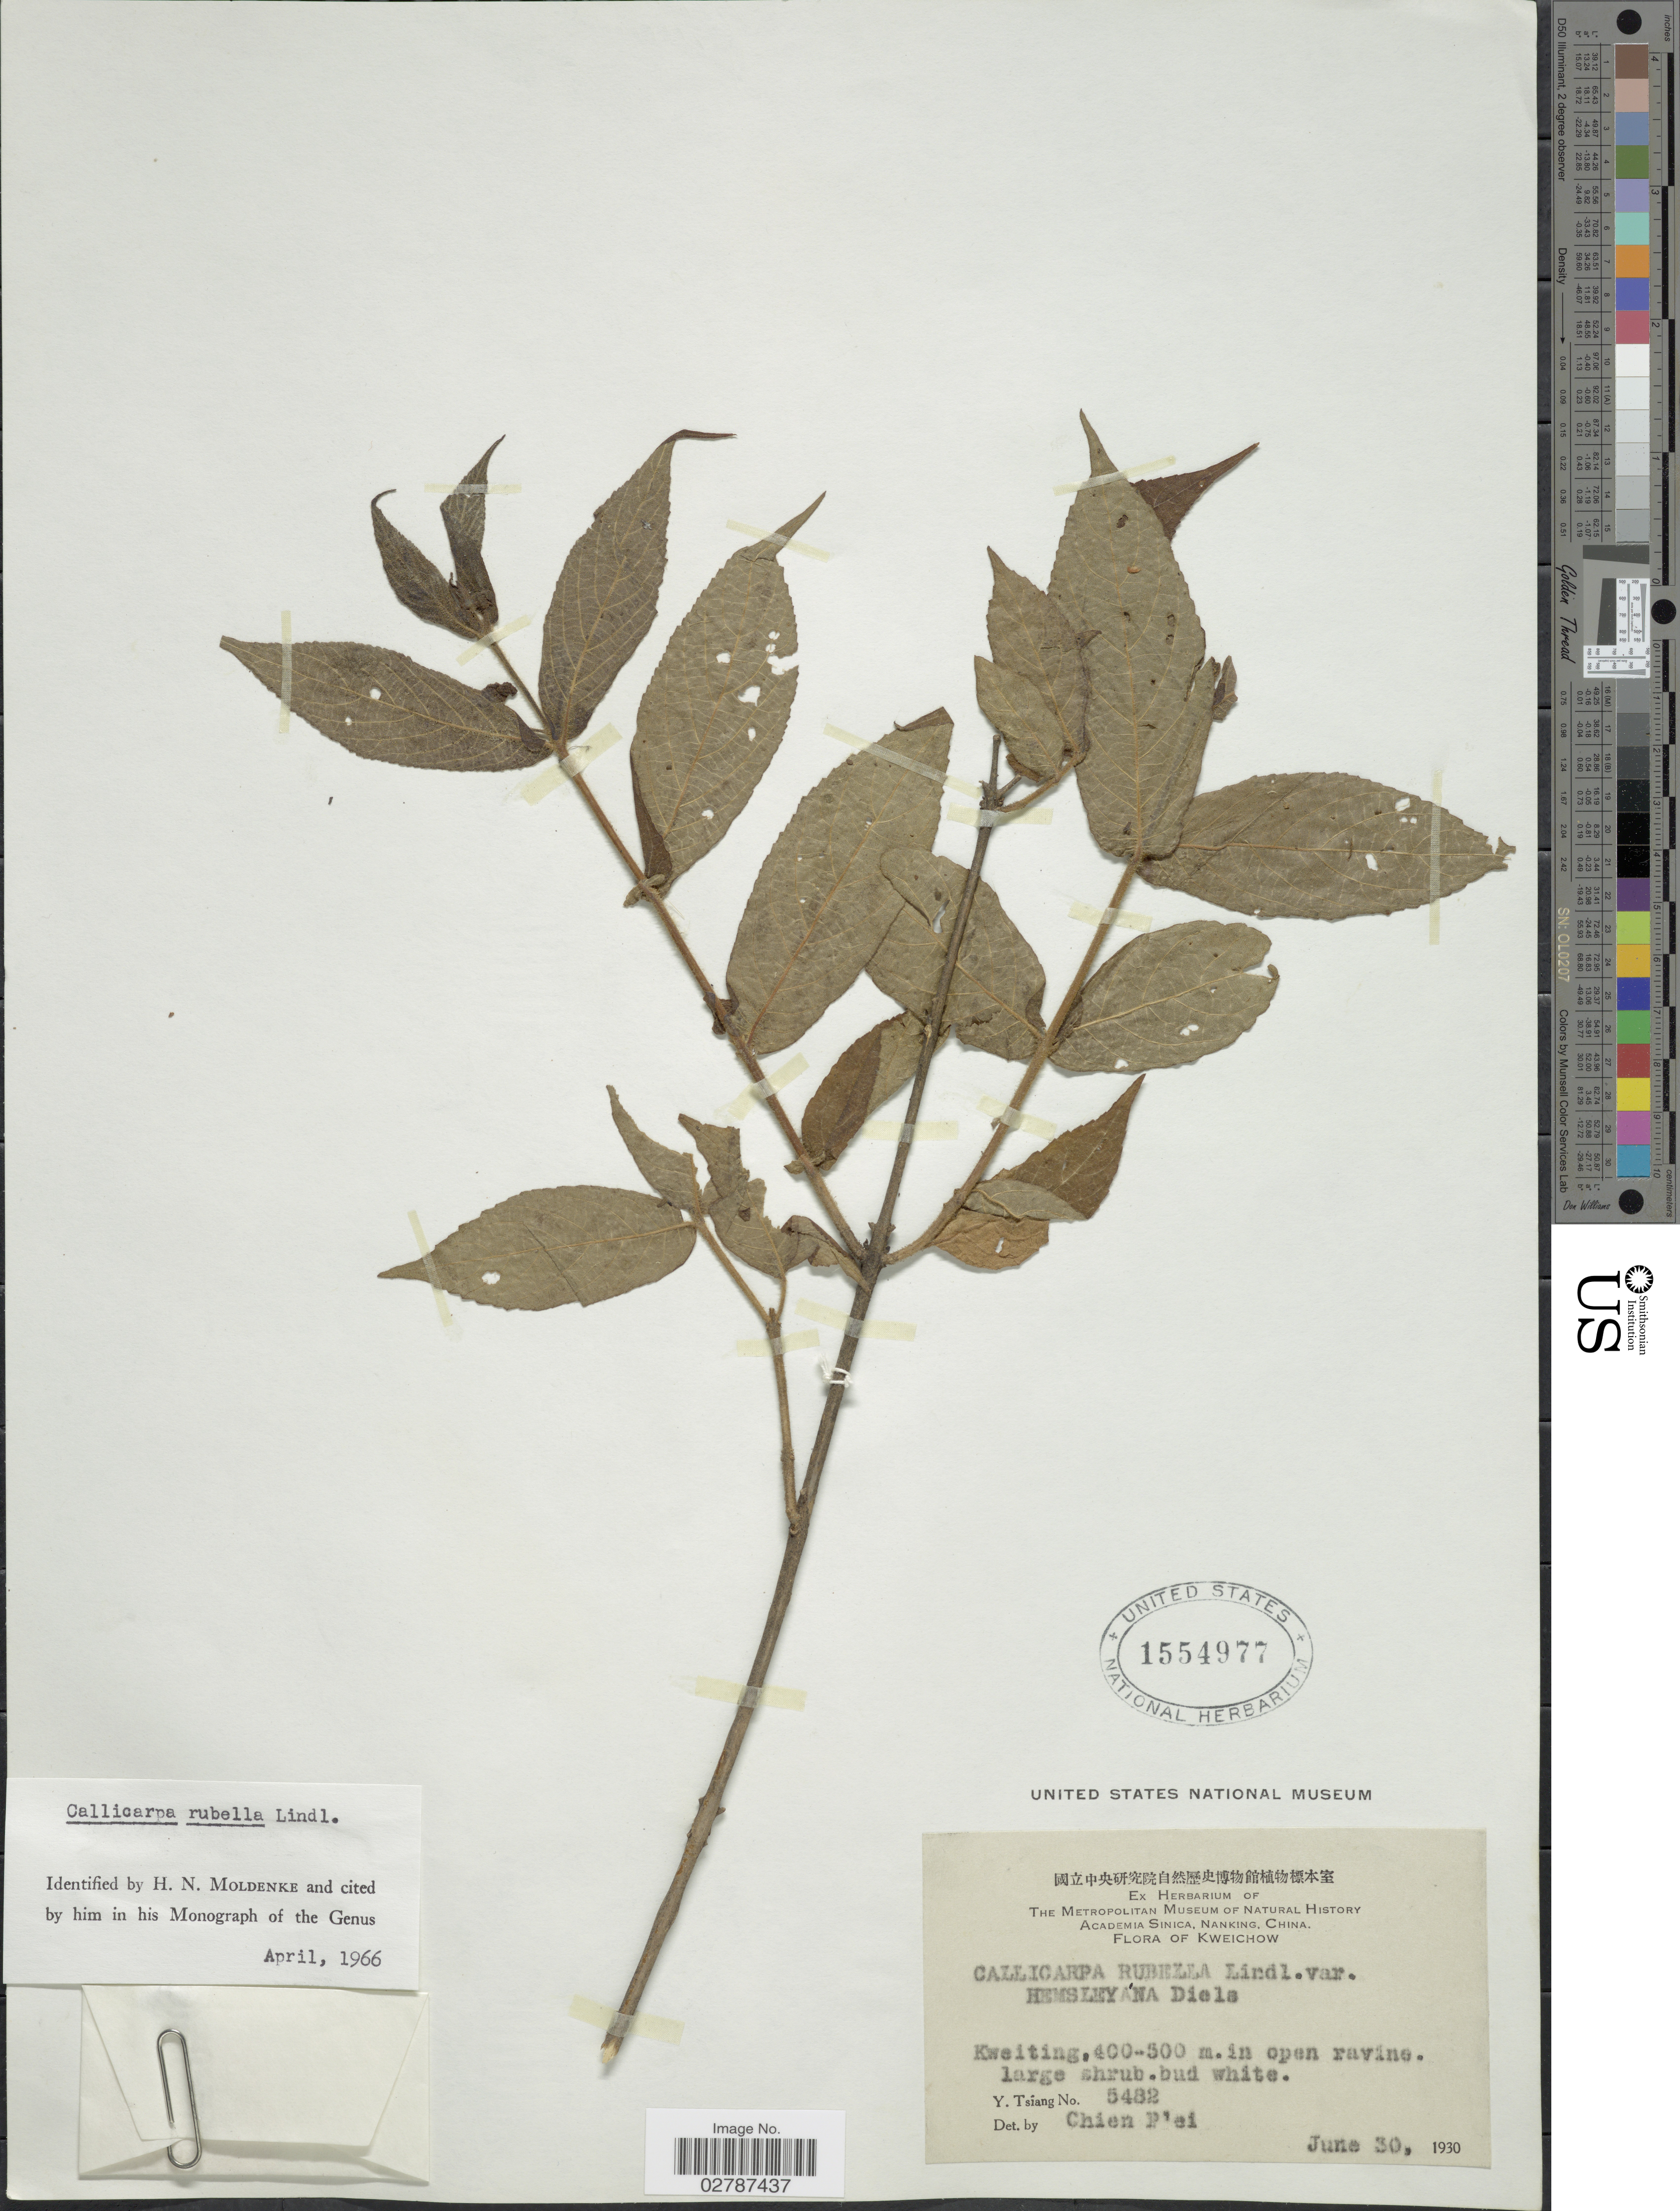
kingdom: Plantae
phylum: Tracheophyta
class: Magnoliopsida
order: Lamiales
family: Lamiaceae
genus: Callicarpa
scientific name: Callicarpa rubella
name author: Lindl.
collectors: Y. Tsiang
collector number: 5482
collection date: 1930-06-30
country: China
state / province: Guizhou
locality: Kweichow. Kweiting.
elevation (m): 400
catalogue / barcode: US 1554977